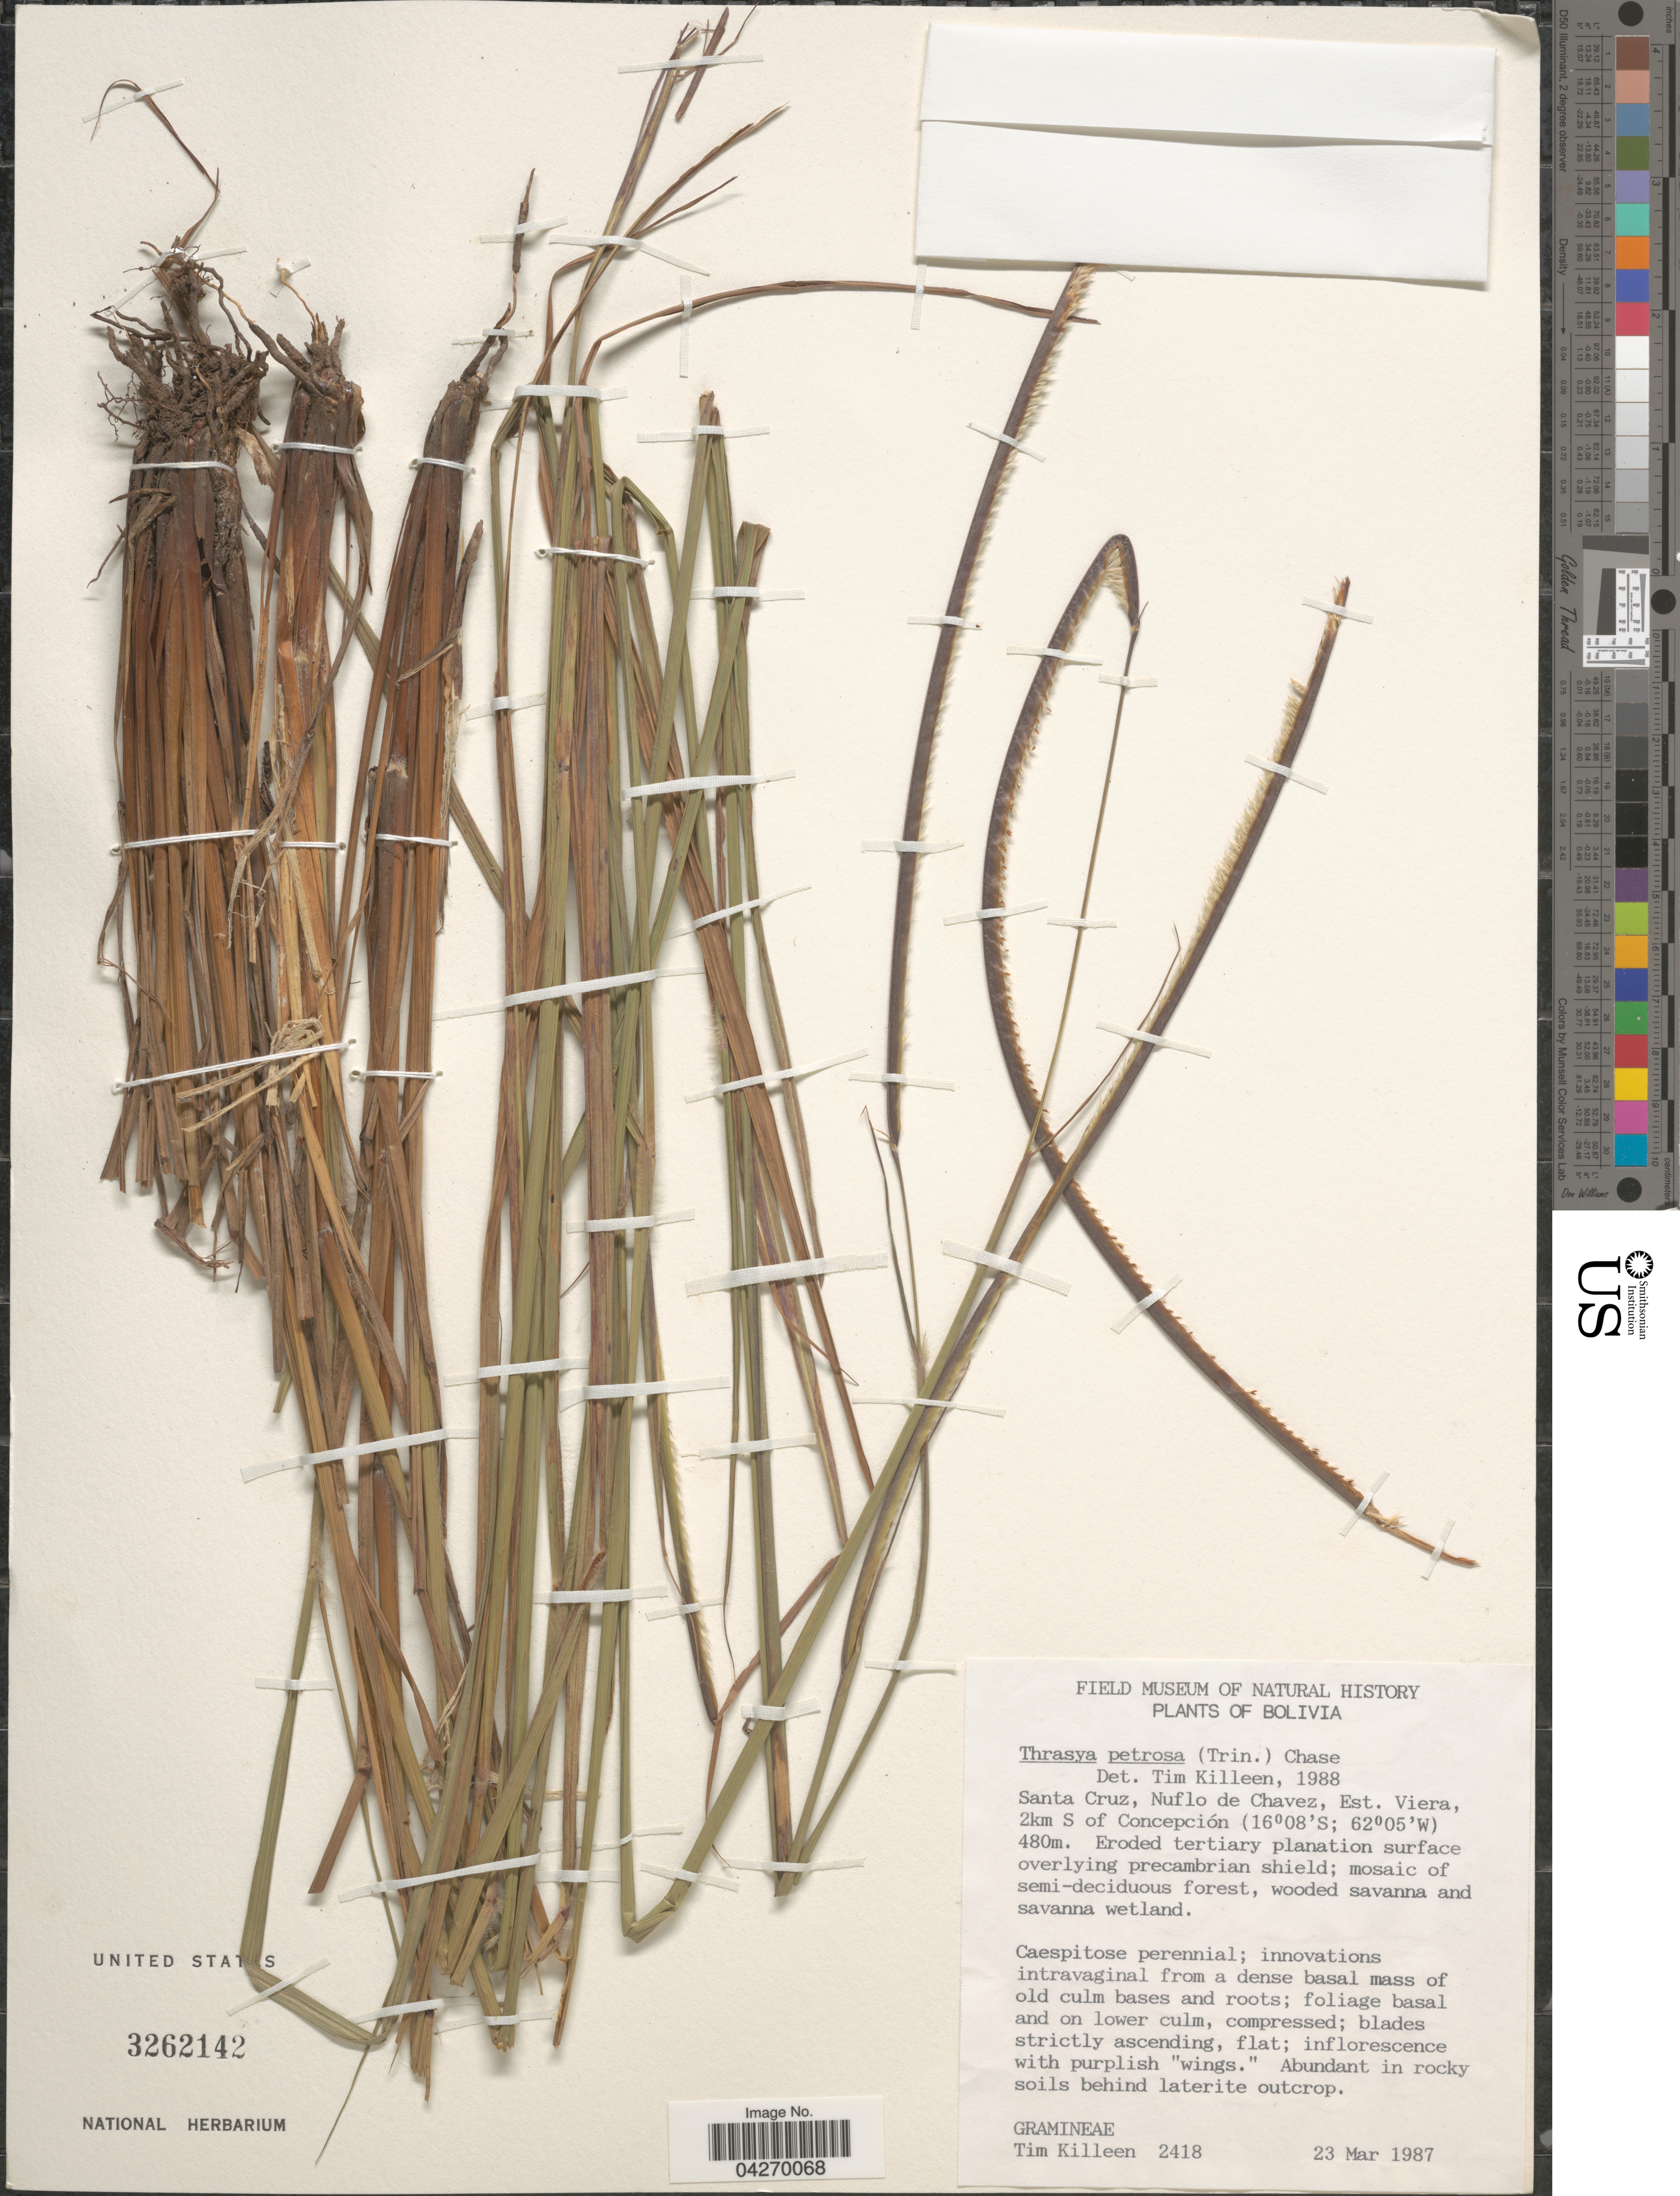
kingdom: Plantae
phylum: Tracheophyta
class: Liliopsida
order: Poales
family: Poaceae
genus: Paspalum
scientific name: Paspalum foliiforme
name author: S. Denham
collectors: T. J. Killeen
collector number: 2418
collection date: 1987-03-23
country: Bolivia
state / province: Santa Cruz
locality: Nuflo de Chavez, Est. Viera, 2km S of Concepción.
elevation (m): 480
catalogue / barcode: US 3262142